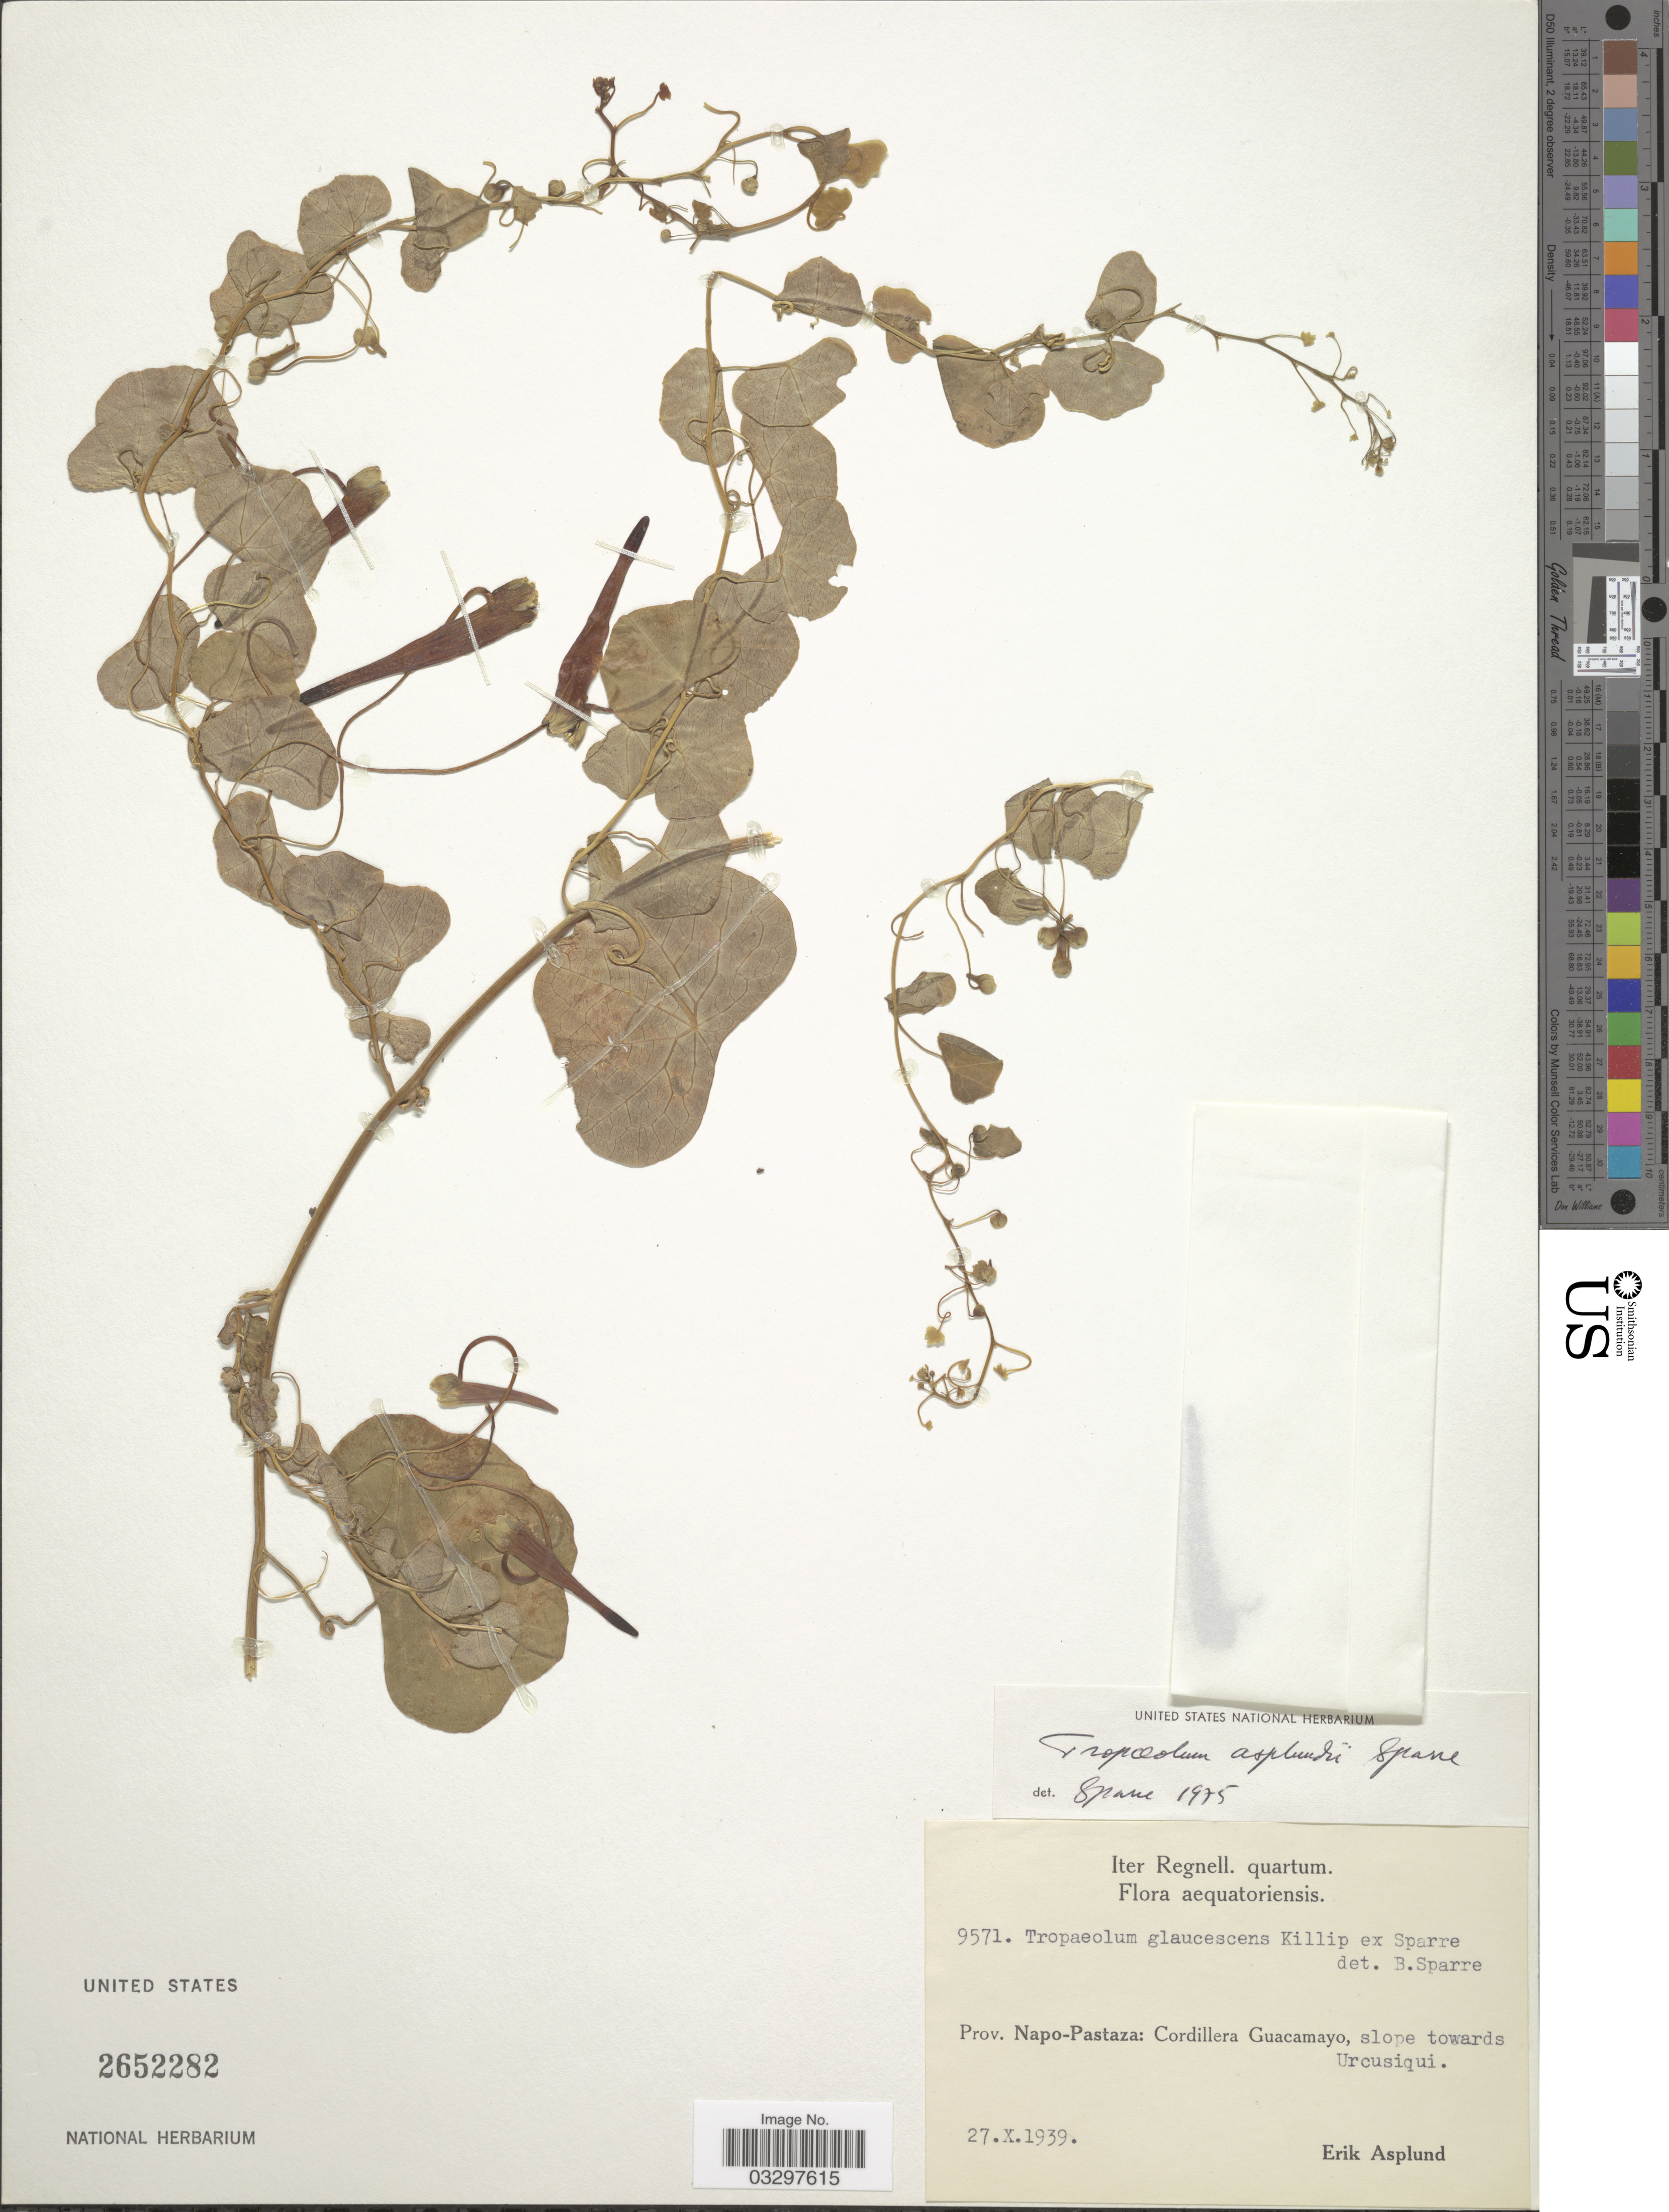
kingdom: Plantae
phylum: Tracheophyta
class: Magnoliopsida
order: Brassicales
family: Tropaeolaceae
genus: Tropaeolum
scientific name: Tropaeolum asplundii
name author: Sparre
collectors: E. Asplund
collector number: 9571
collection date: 1939-10-27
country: Ecuador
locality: Prov. Napo-Pastaza: Cordillera Guacamayo, slope towards Urcusiqui.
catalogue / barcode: US 2652282